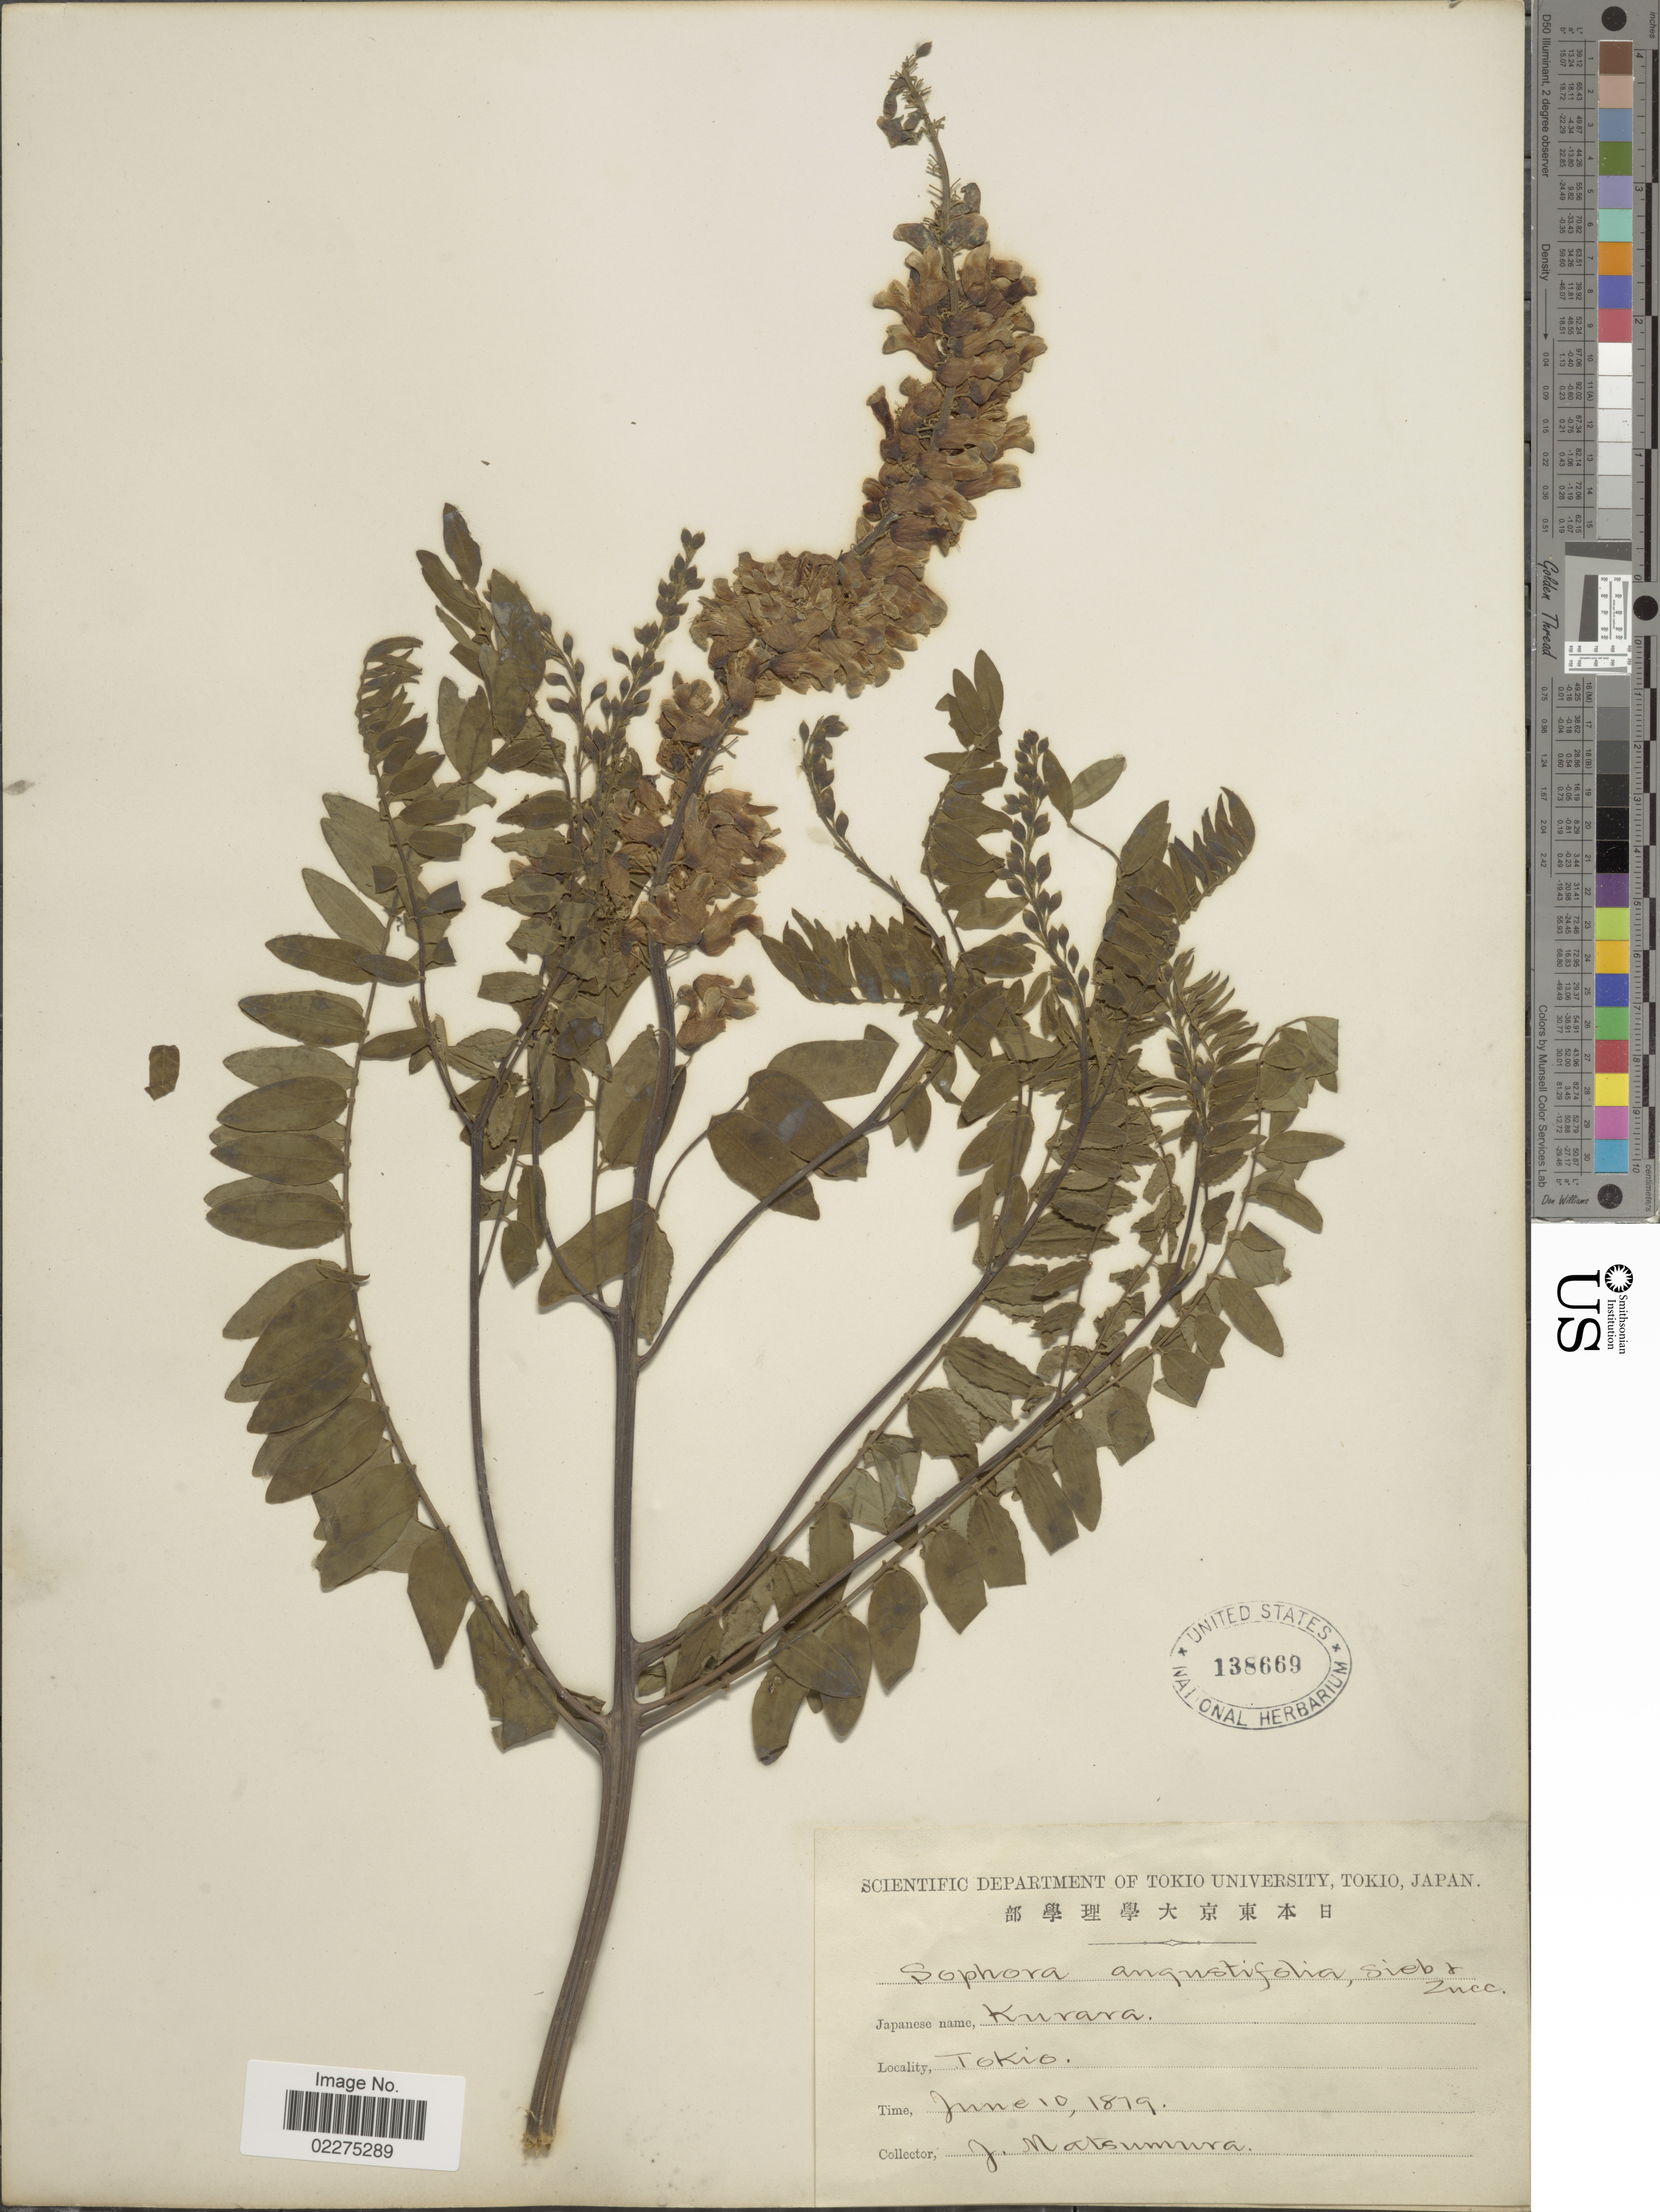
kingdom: Plantae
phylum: Tracheophyta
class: Magnoliopsida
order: Fabales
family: Fabaceae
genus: Sophora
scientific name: Sophora flavescens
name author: Aiton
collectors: J. Matsumura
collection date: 1879-06-10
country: Japan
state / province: Tokyo, Federal City of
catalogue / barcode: US 138669